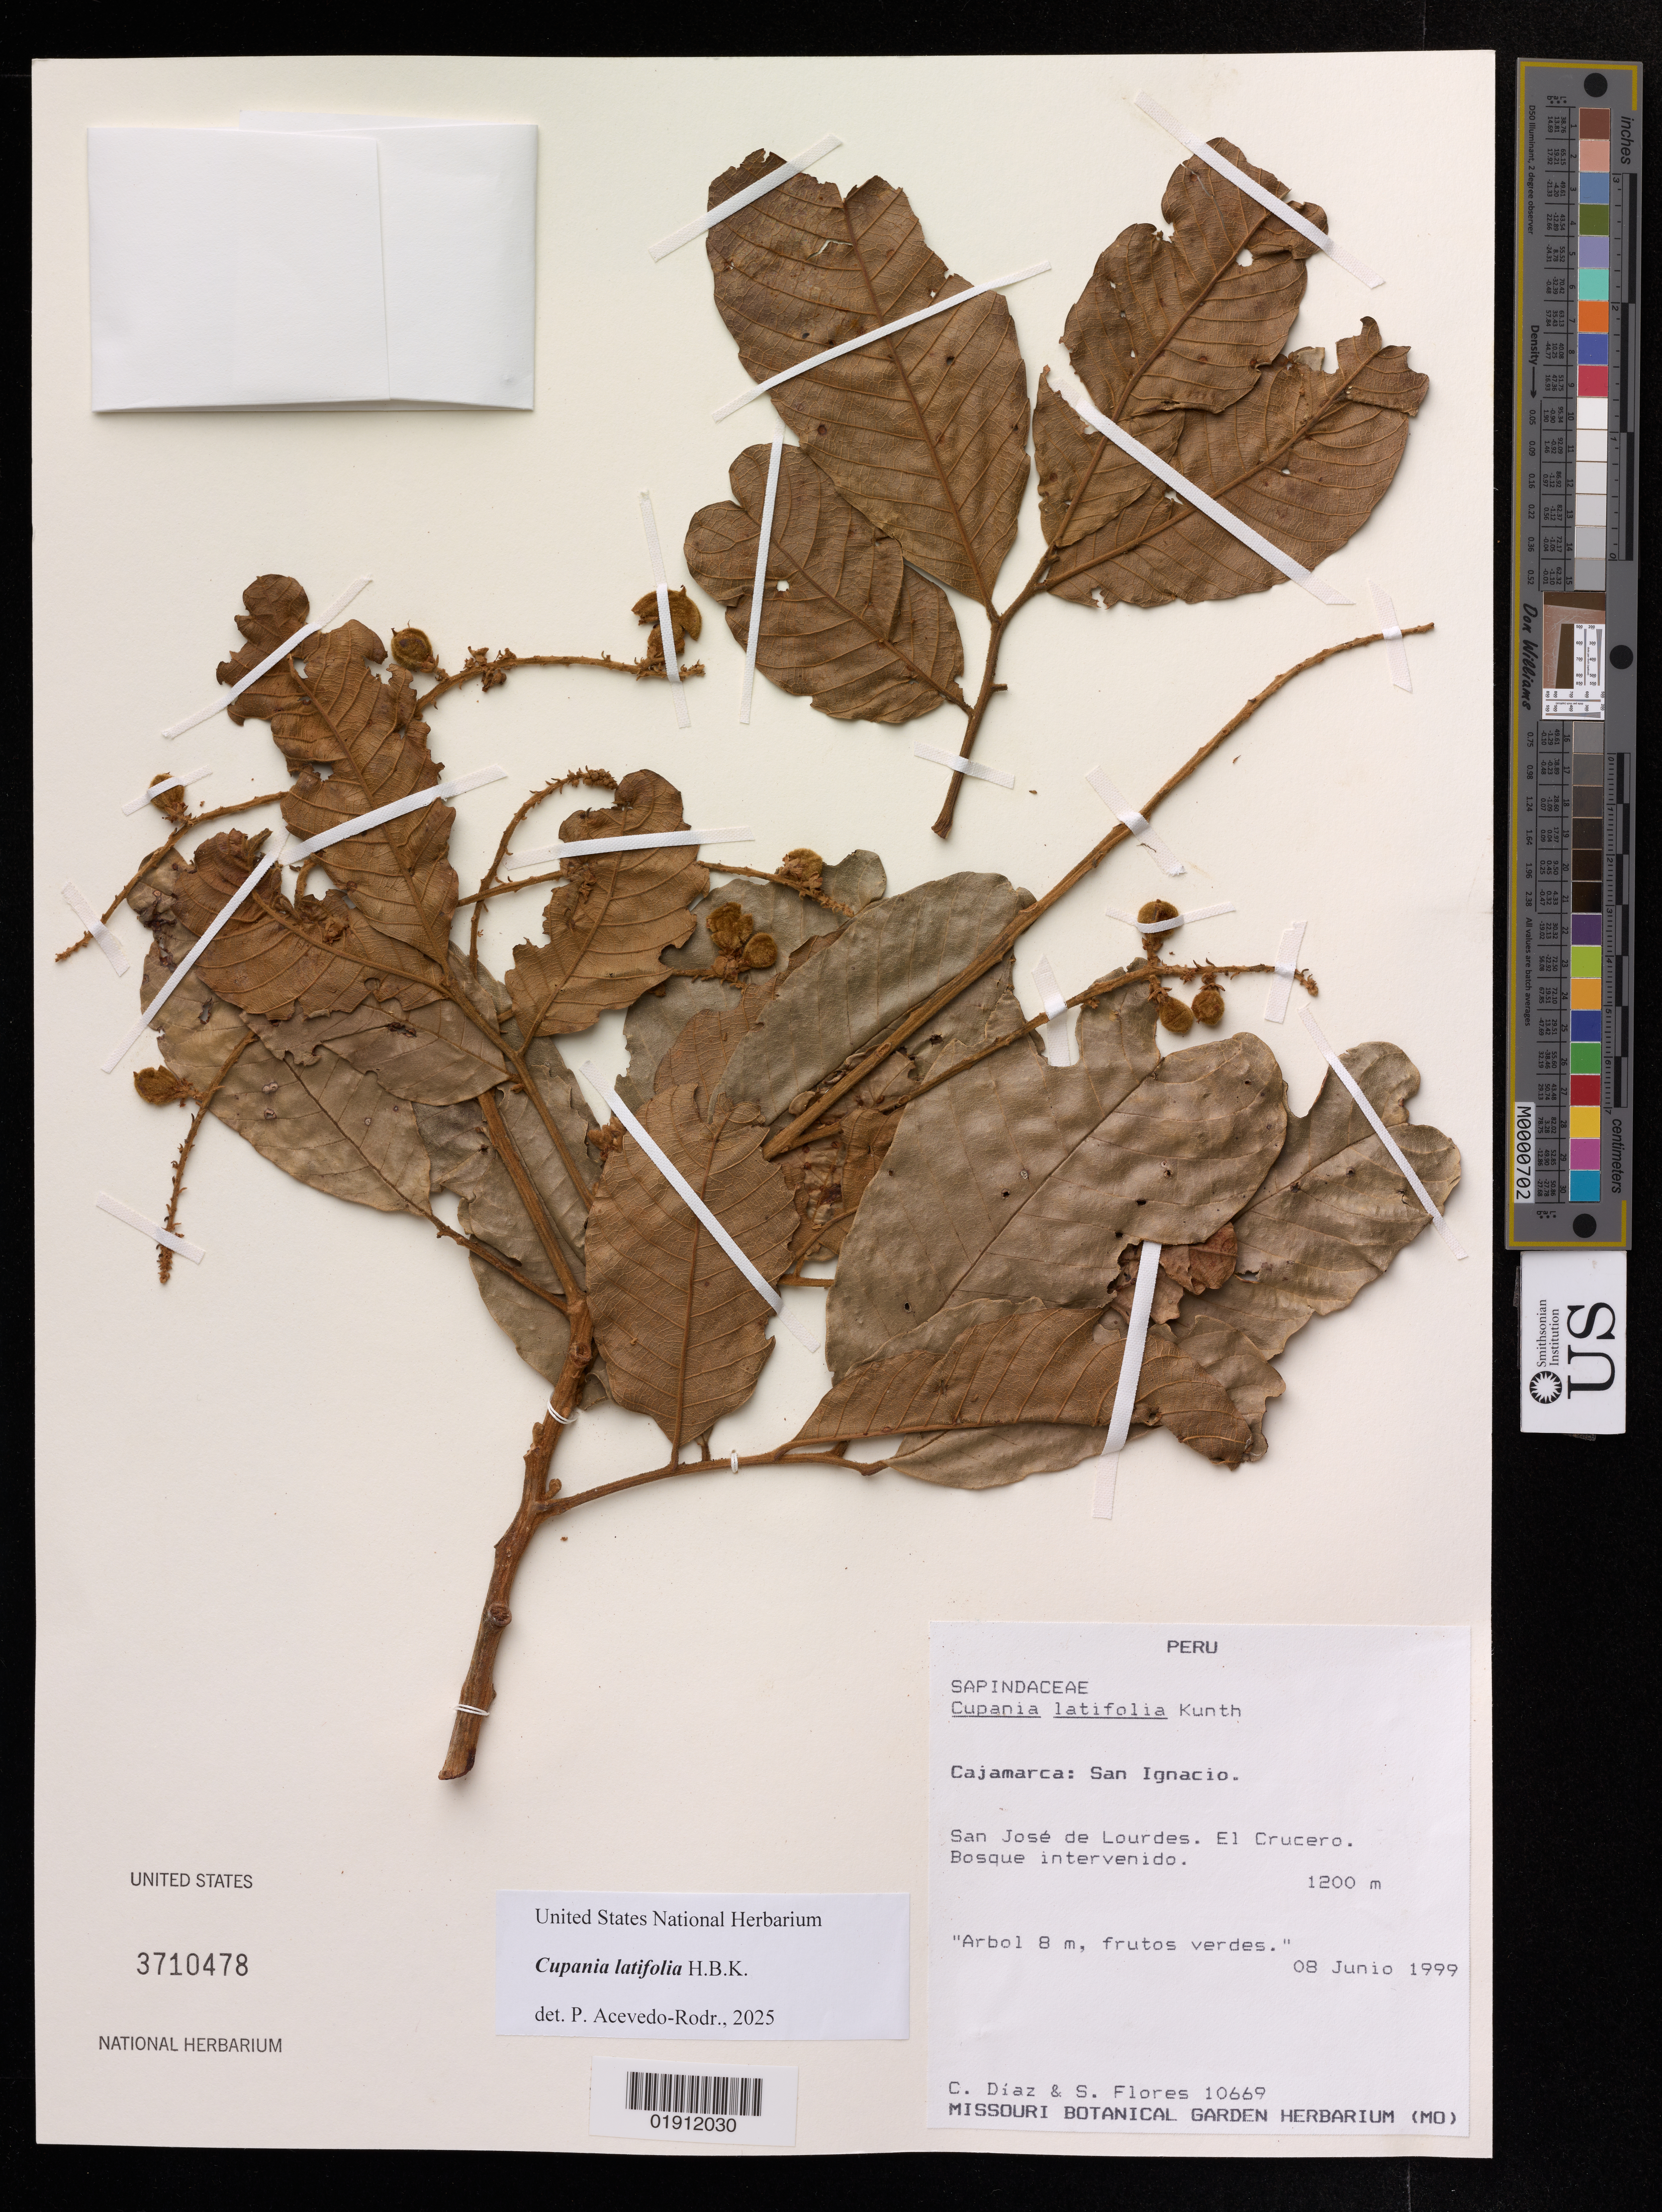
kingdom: Plantae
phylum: Tracheophyta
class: Magnoliopsida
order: Sapindales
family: Sapindaceae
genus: Cupania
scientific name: Cupania latifolia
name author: Kunth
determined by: Acevedo-Rodriguez, P., (US), Smithsonian Institution - National Museum of Natural History (UNITED STATES)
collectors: C. Díaz & M. Flores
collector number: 10669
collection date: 1999-06-08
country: Peru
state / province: Cajamarca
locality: San Ignacio. San José de Lourdes. El Crucero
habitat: Bosque intervenido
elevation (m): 1200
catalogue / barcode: US 3710478